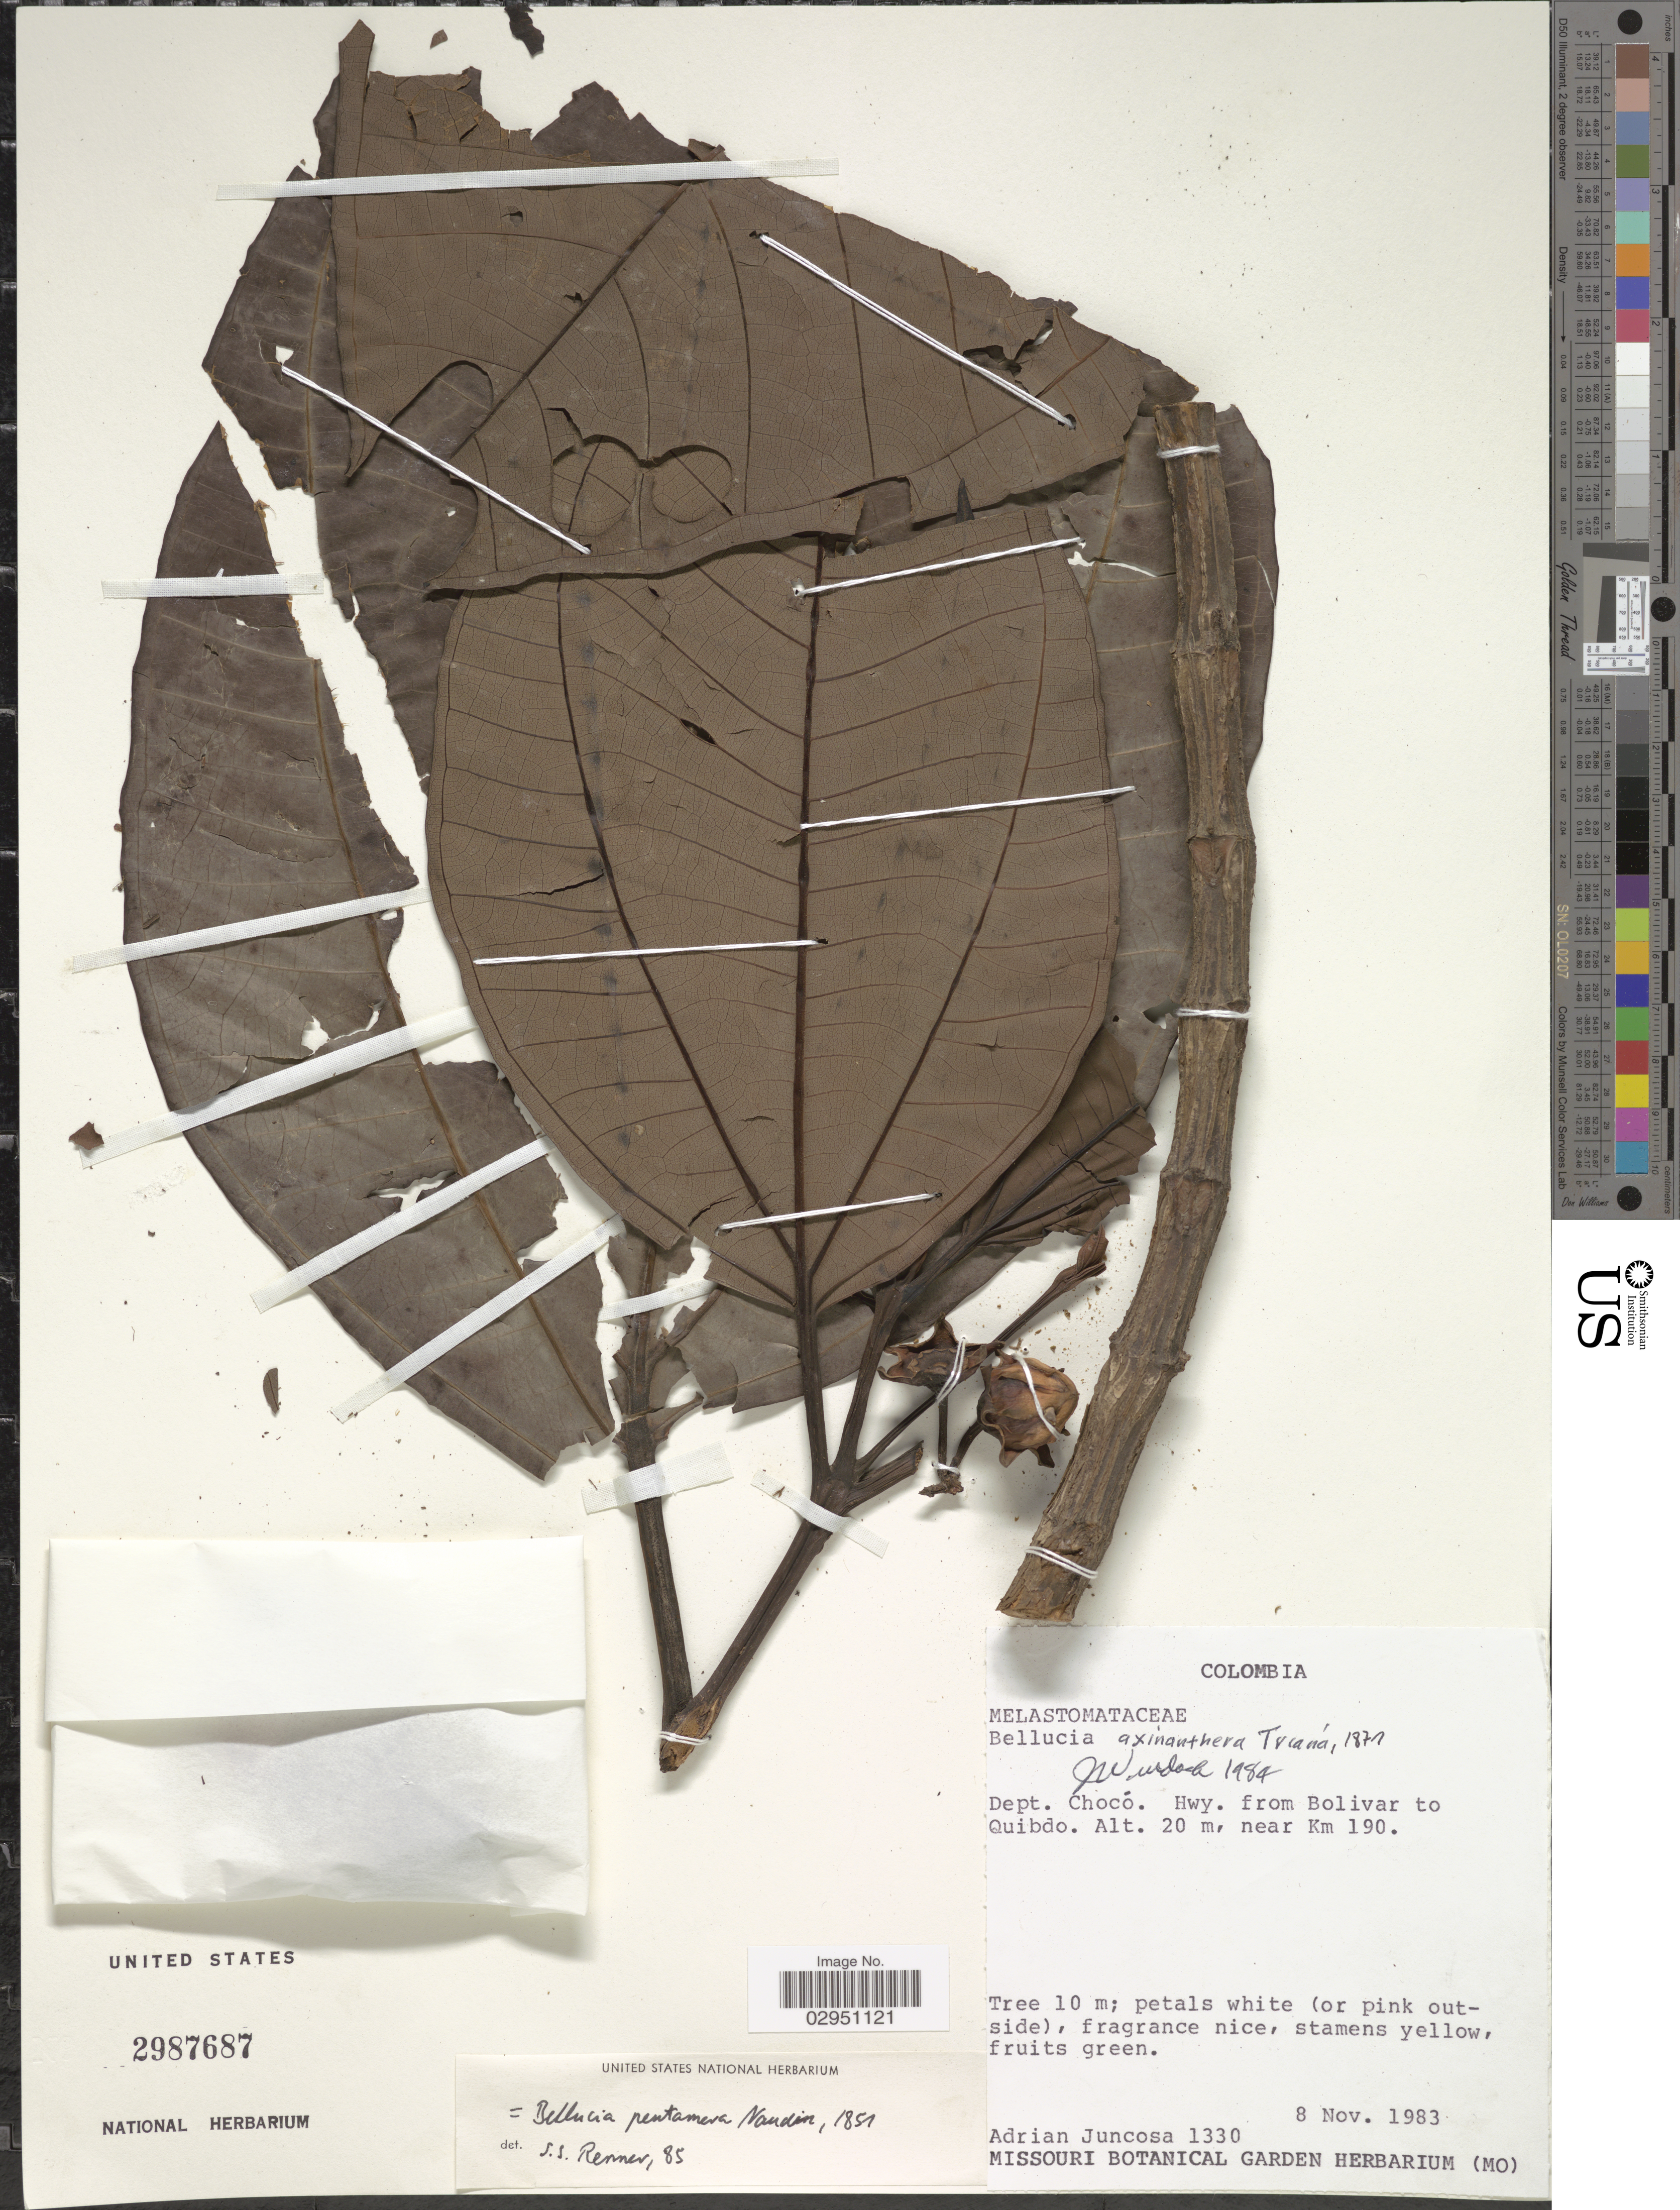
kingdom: Plantae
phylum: Tracheophyta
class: Magnoliopsida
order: Myrtales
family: Melastomataceae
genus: Bellucia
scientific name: Bellucia pentamera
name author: Naudin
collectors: A. Juncosa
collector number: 1330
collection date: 1983-11-08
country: Colombia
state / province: Chocó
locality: Dept. Chocó. Hwy. from Bolivar to Quibdo. Near Km 190.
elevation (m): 20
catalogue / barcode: US 2987687